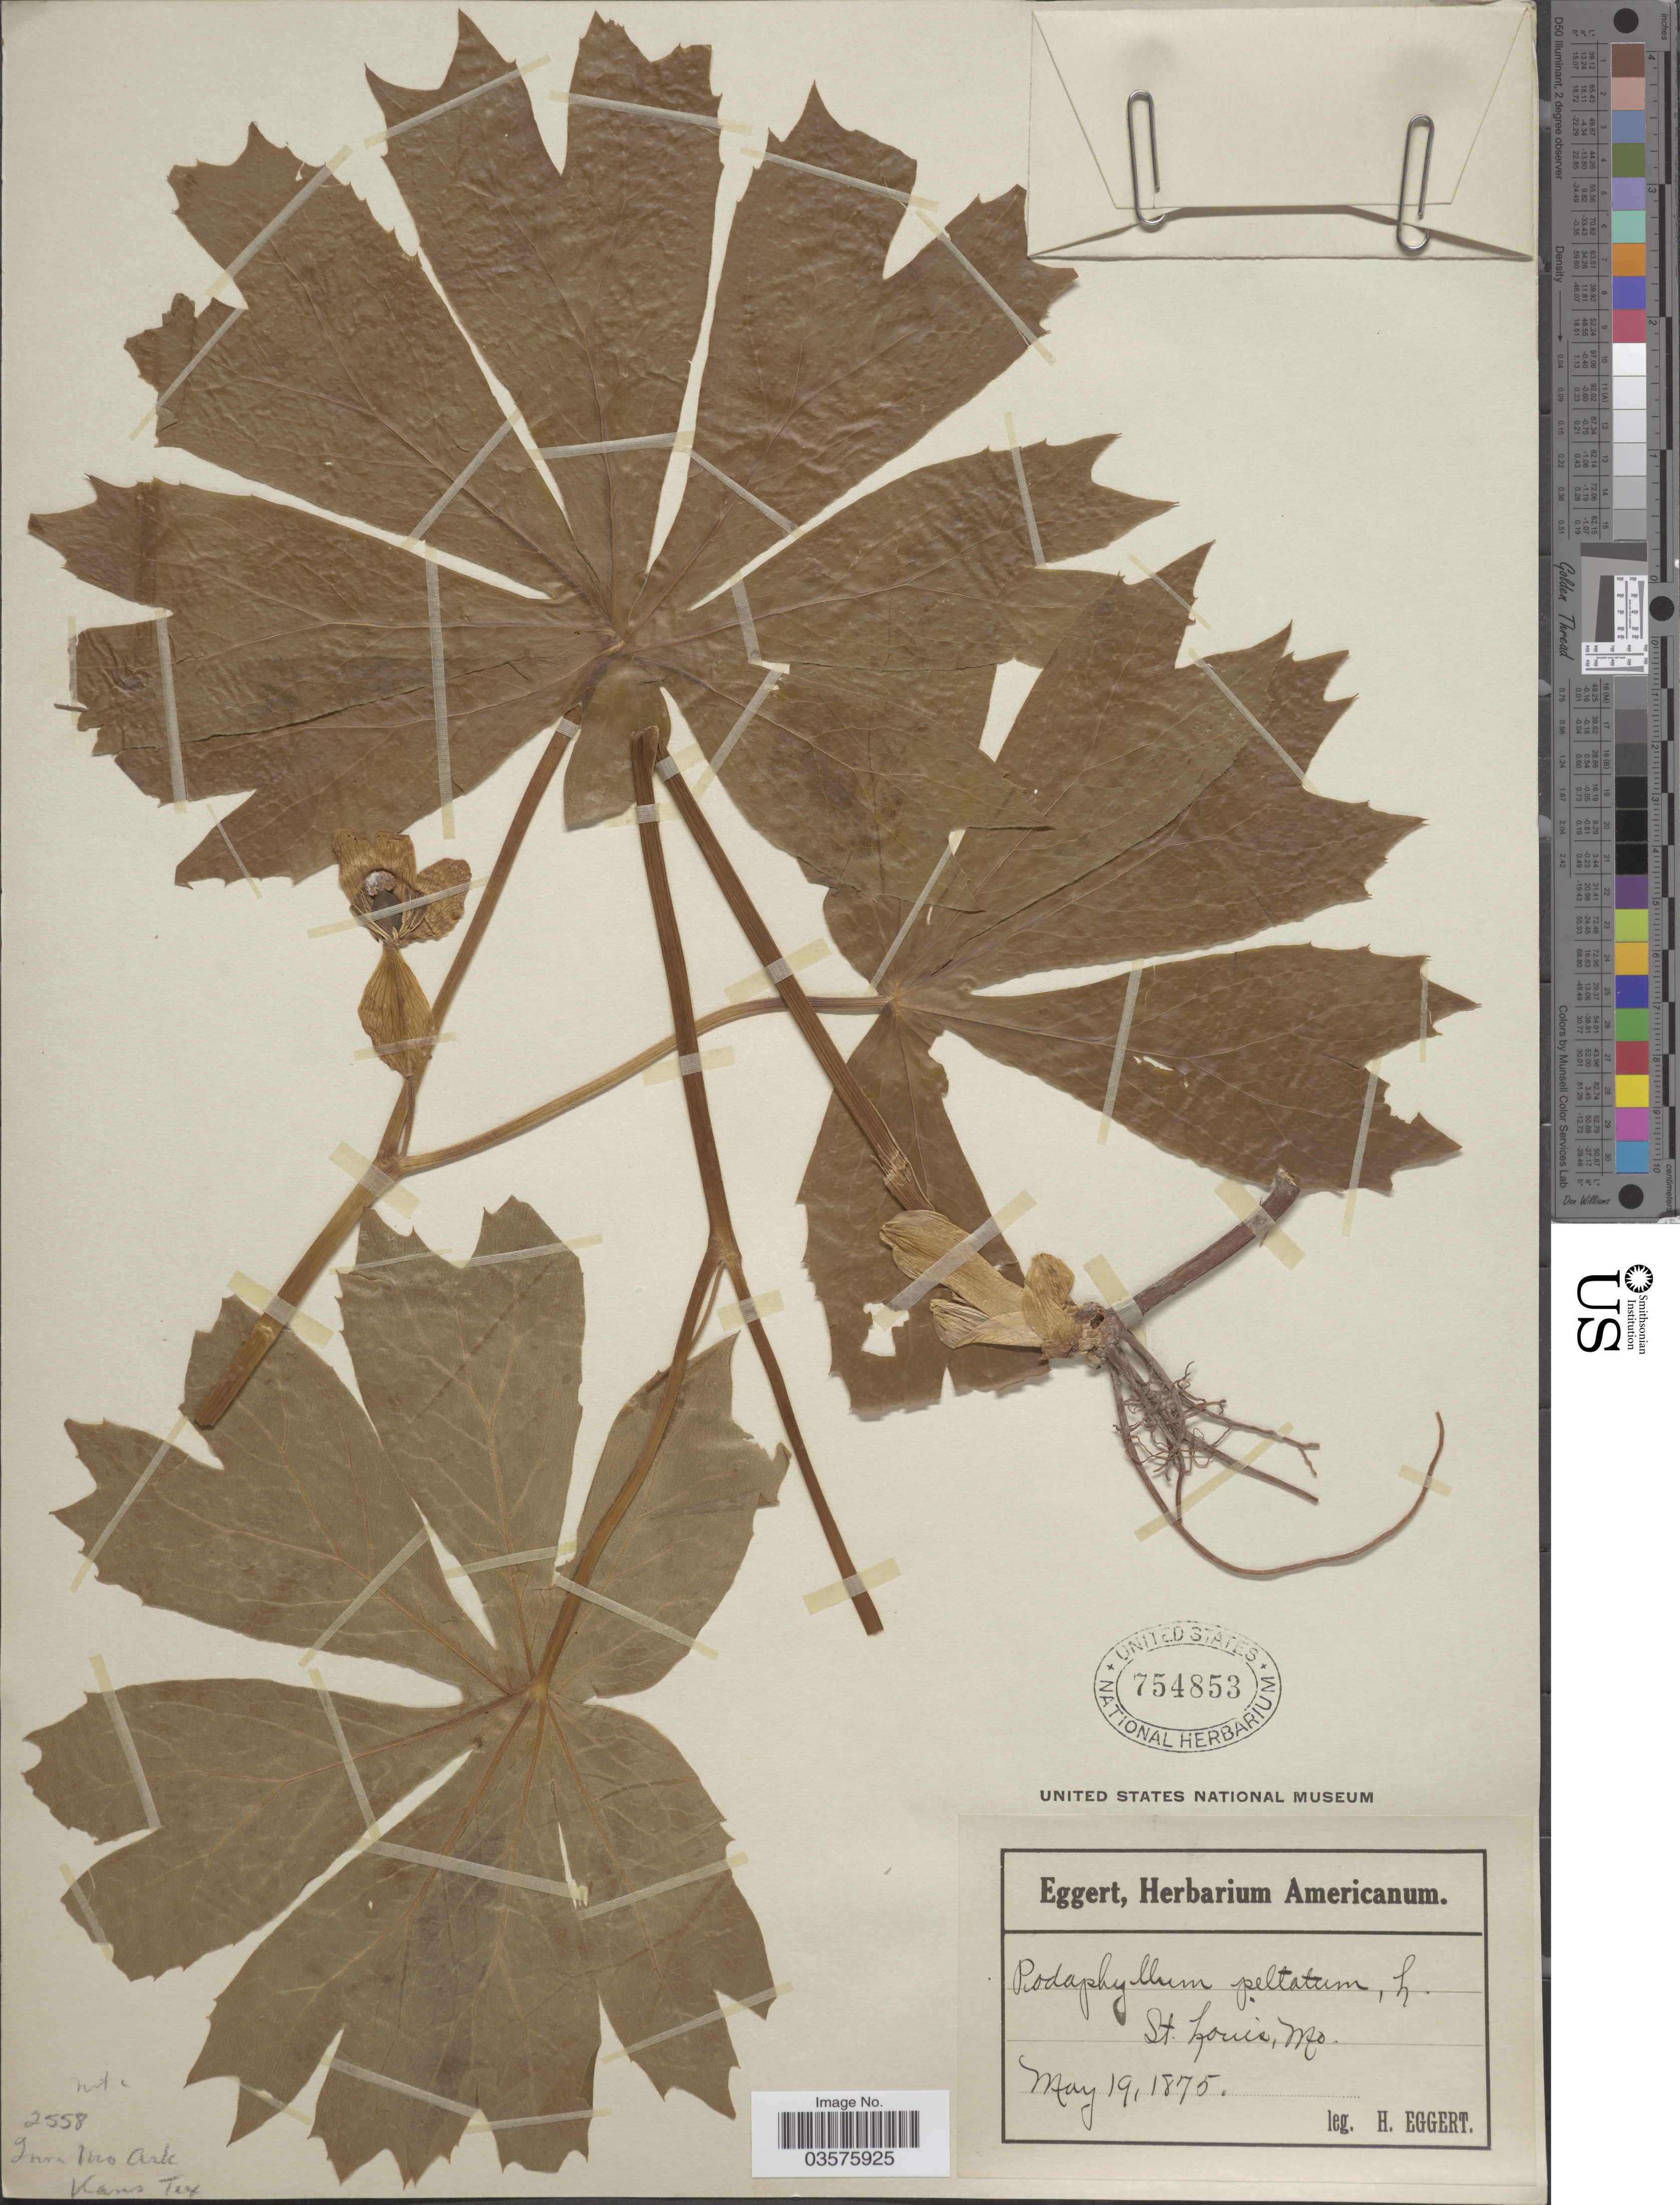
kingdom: Plantae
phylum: Tracheophyta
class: Magnoliopsida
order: Ranunculales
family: Berberidaceae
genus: Podophyllum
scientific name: Podophyllum peltatum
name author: L.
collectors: H. Eggert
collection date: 1875-05-19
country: United States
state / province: Missouri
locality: St. Louis.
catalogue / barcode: US 754853